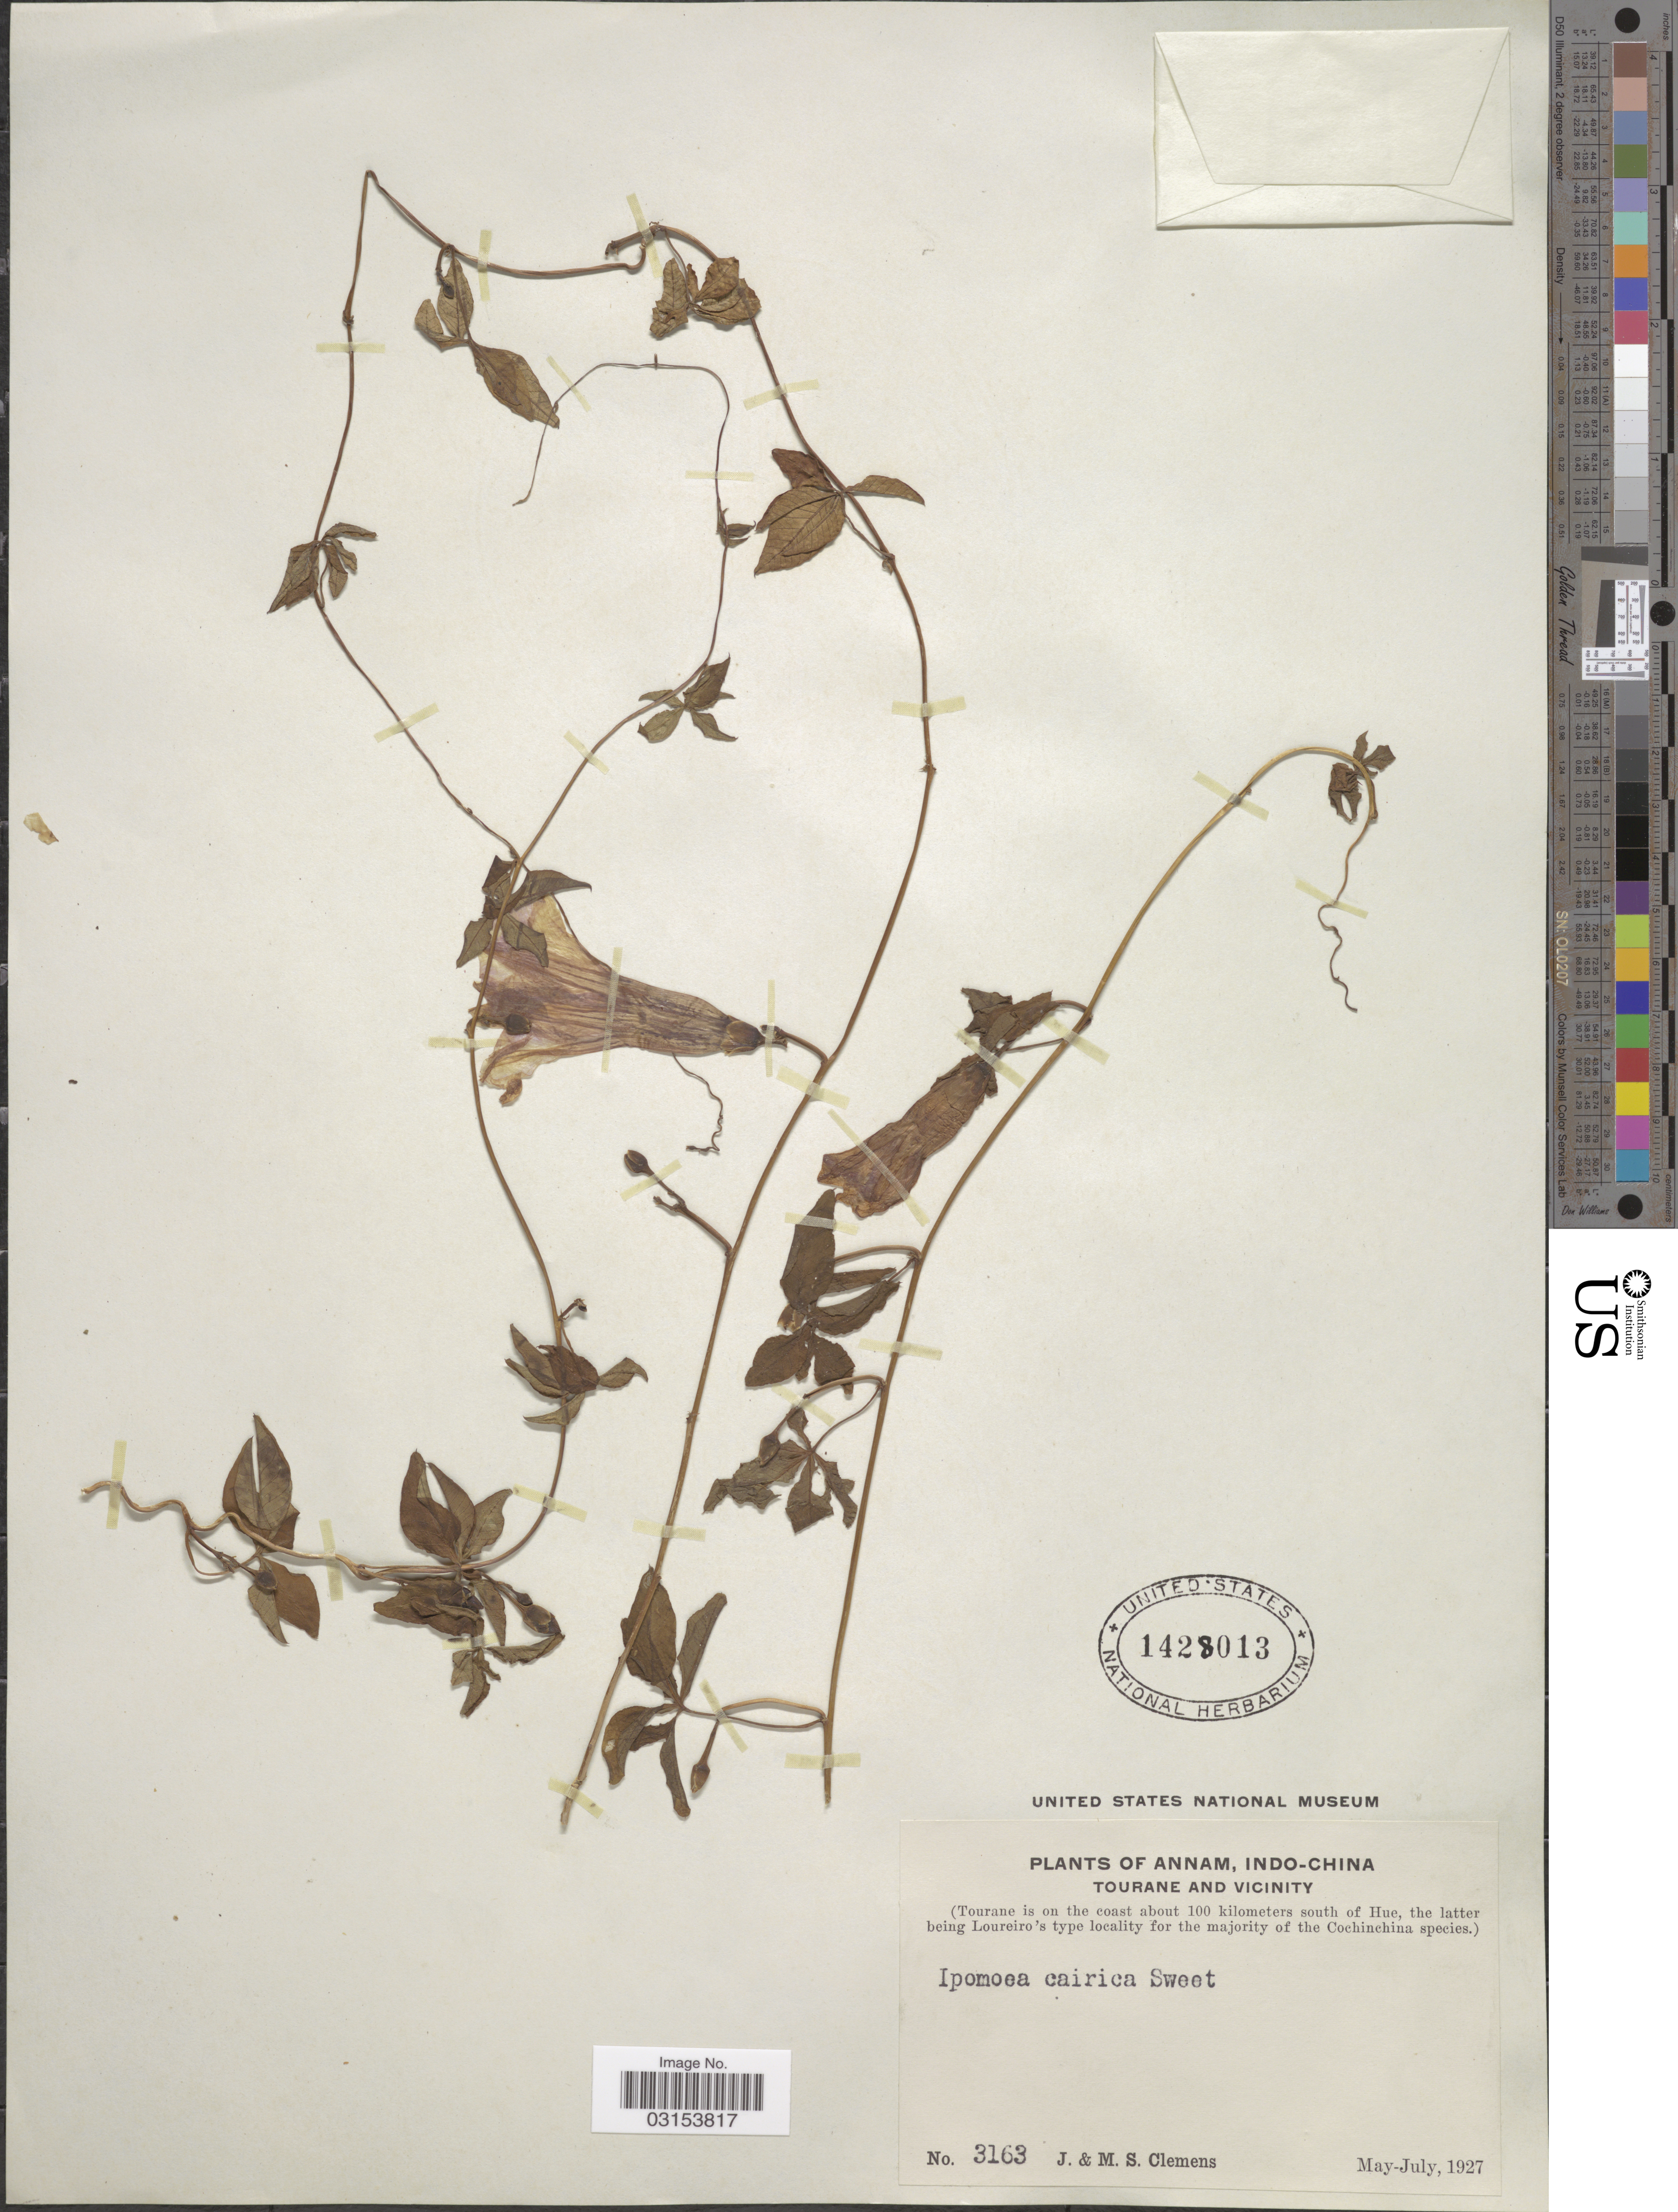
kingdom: Plantae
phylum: Tracheophyta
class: Magnoliopsida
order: Solanales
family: Convolvulaceae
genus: Ipomoea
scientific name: Ipomoea cairica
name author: (L.) Sweet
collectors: J. Clemens & M. S. Clemens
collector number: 3163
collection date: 1927-05/1927-07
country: Vietnam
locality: Annam, Indo-China. Tourane and vicinity. (Tourane is on the coast about 100 kilometers south of Hue).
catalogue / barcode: US 1428013